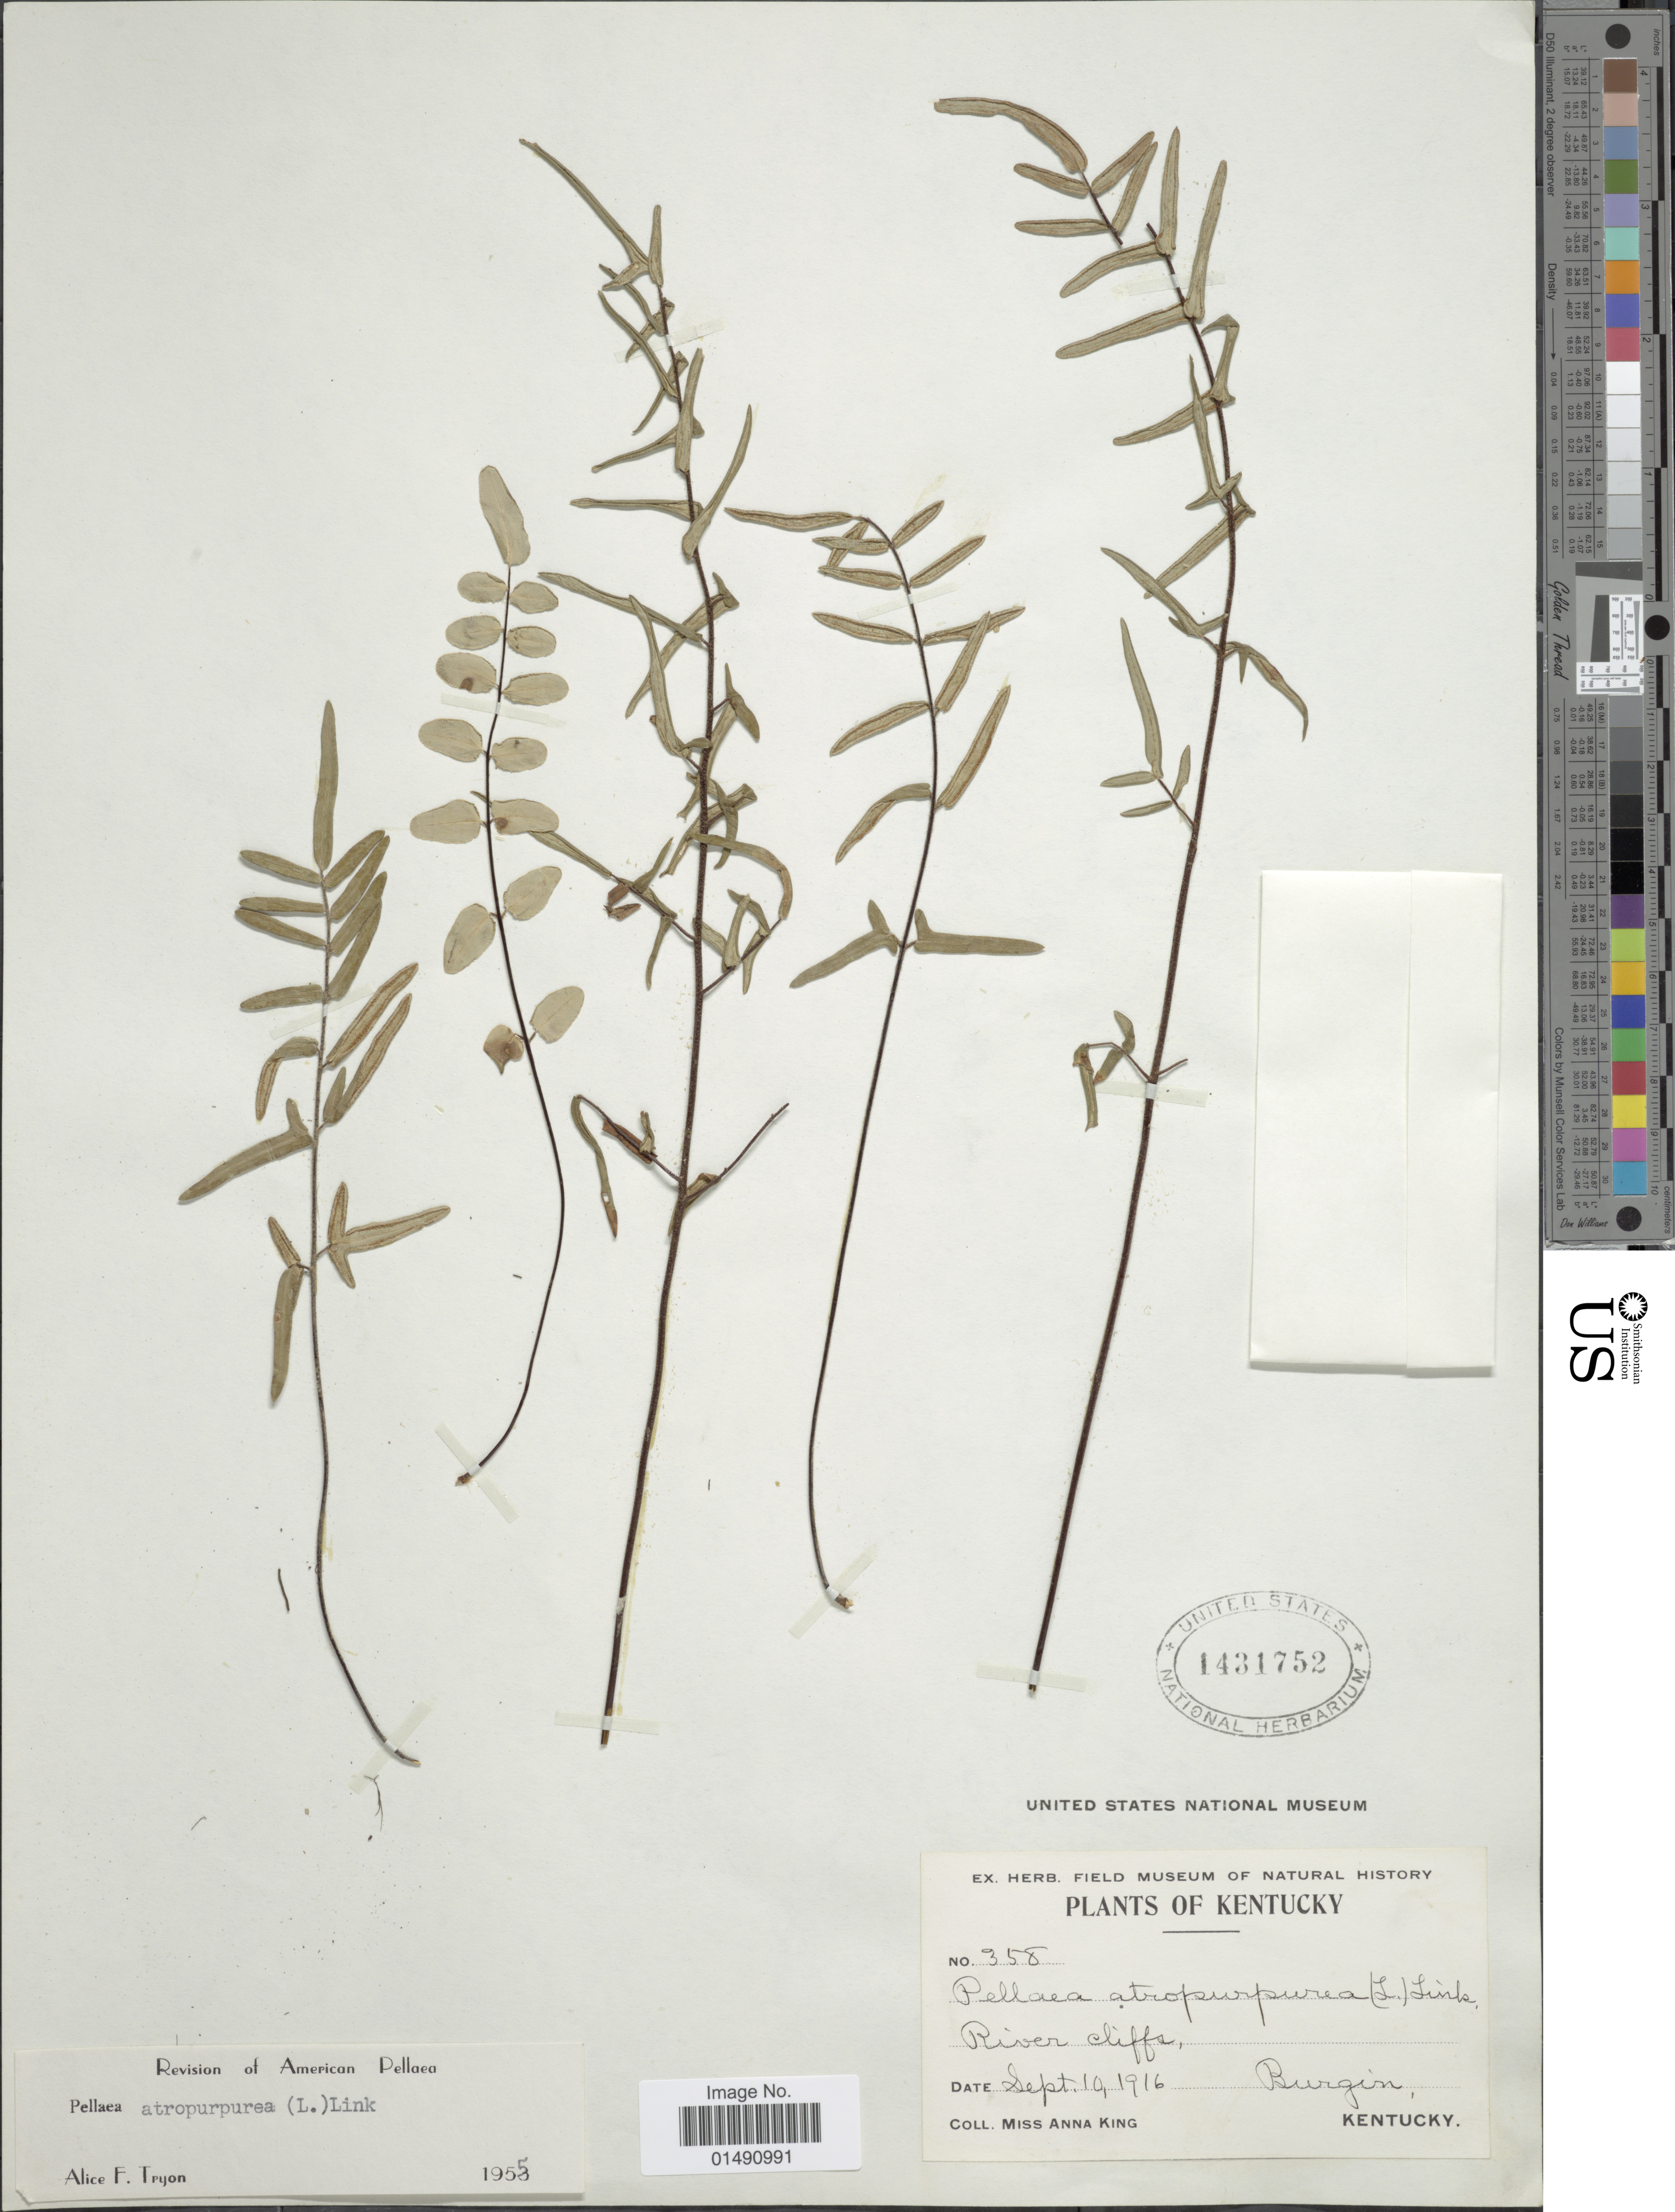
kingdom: Plantae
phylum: Tracheophyta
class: Polypodiopsida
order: Polypodiales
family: Pteridaceae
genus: Pellaea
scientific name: Pellaea atropurpurea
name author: (L.) Link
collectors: A. King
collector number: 358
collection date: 1916-09-10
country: United States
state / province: Kentucky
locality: River cliffs, Burgin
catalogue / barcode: US 1431752